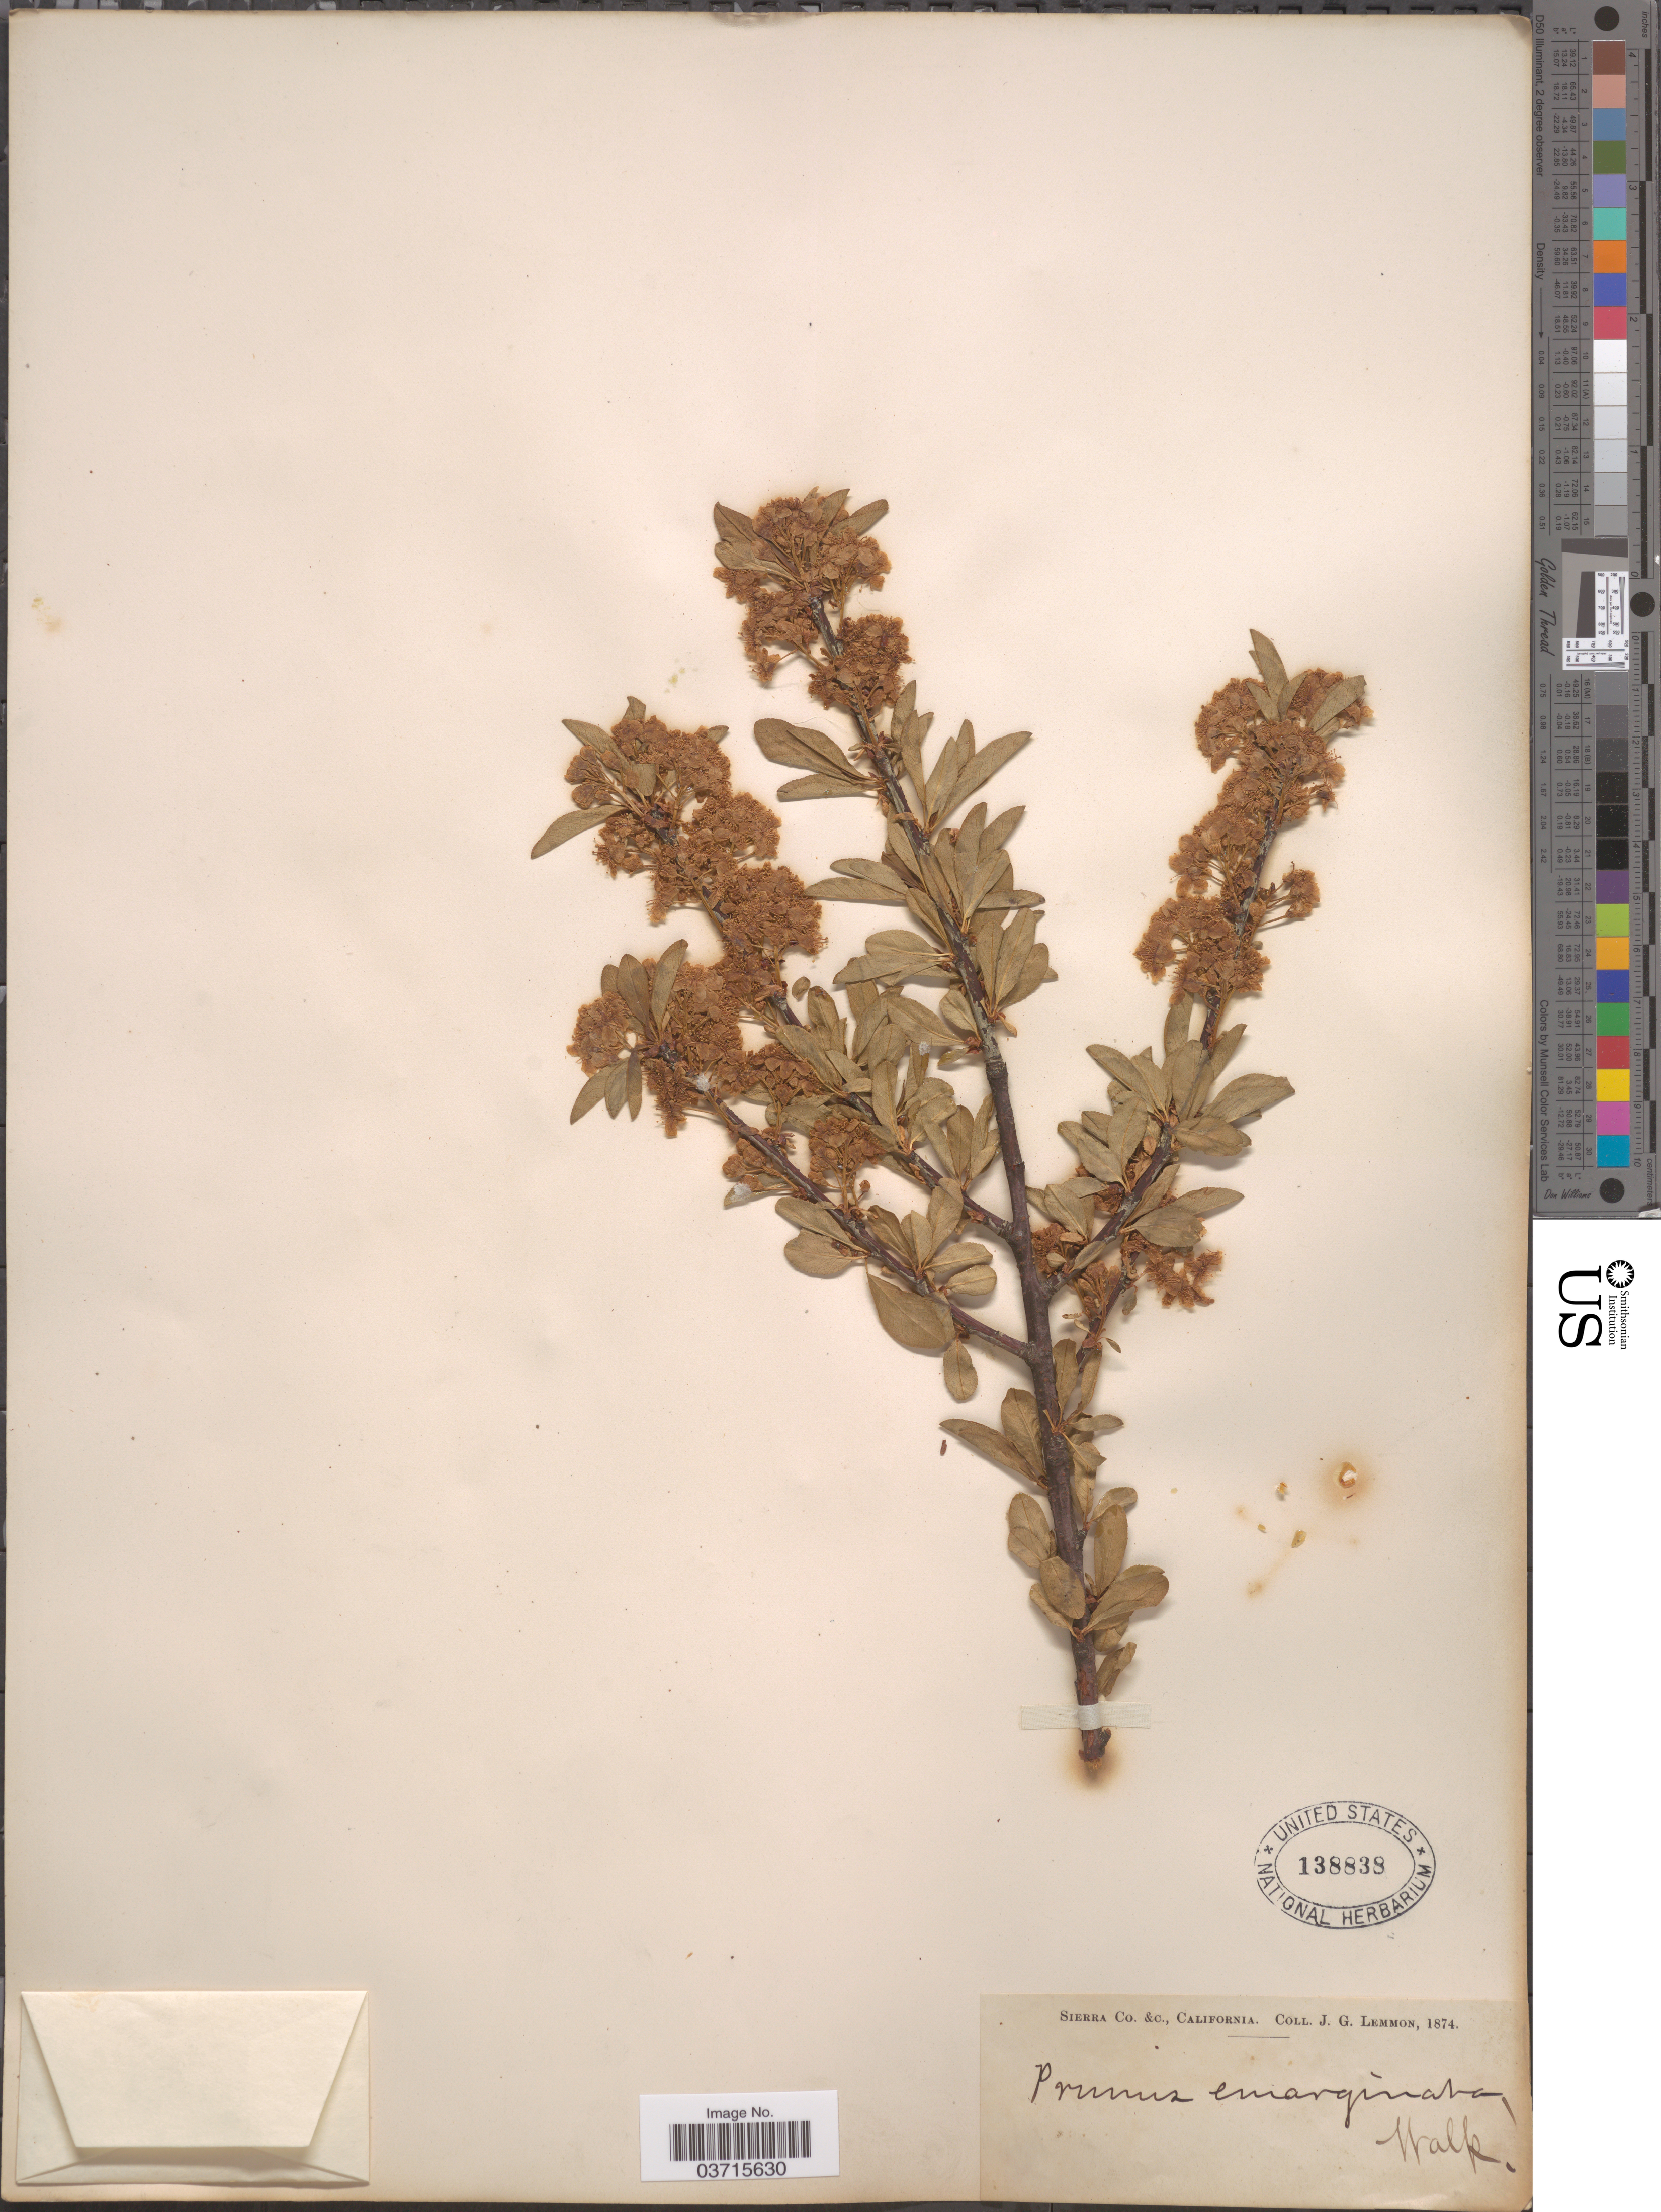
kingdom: Plantae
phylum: Tracheophyta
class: Magnoliopsida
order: Rosales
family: Rosaceae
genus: Prunus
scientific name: Prunus emarginata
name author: (Douglas ex Hook.) Eaton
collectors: J. Lemmon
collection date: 1874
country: United States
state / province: California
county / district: Sierra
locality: Sierra Co. &c.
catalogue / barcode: US 138838